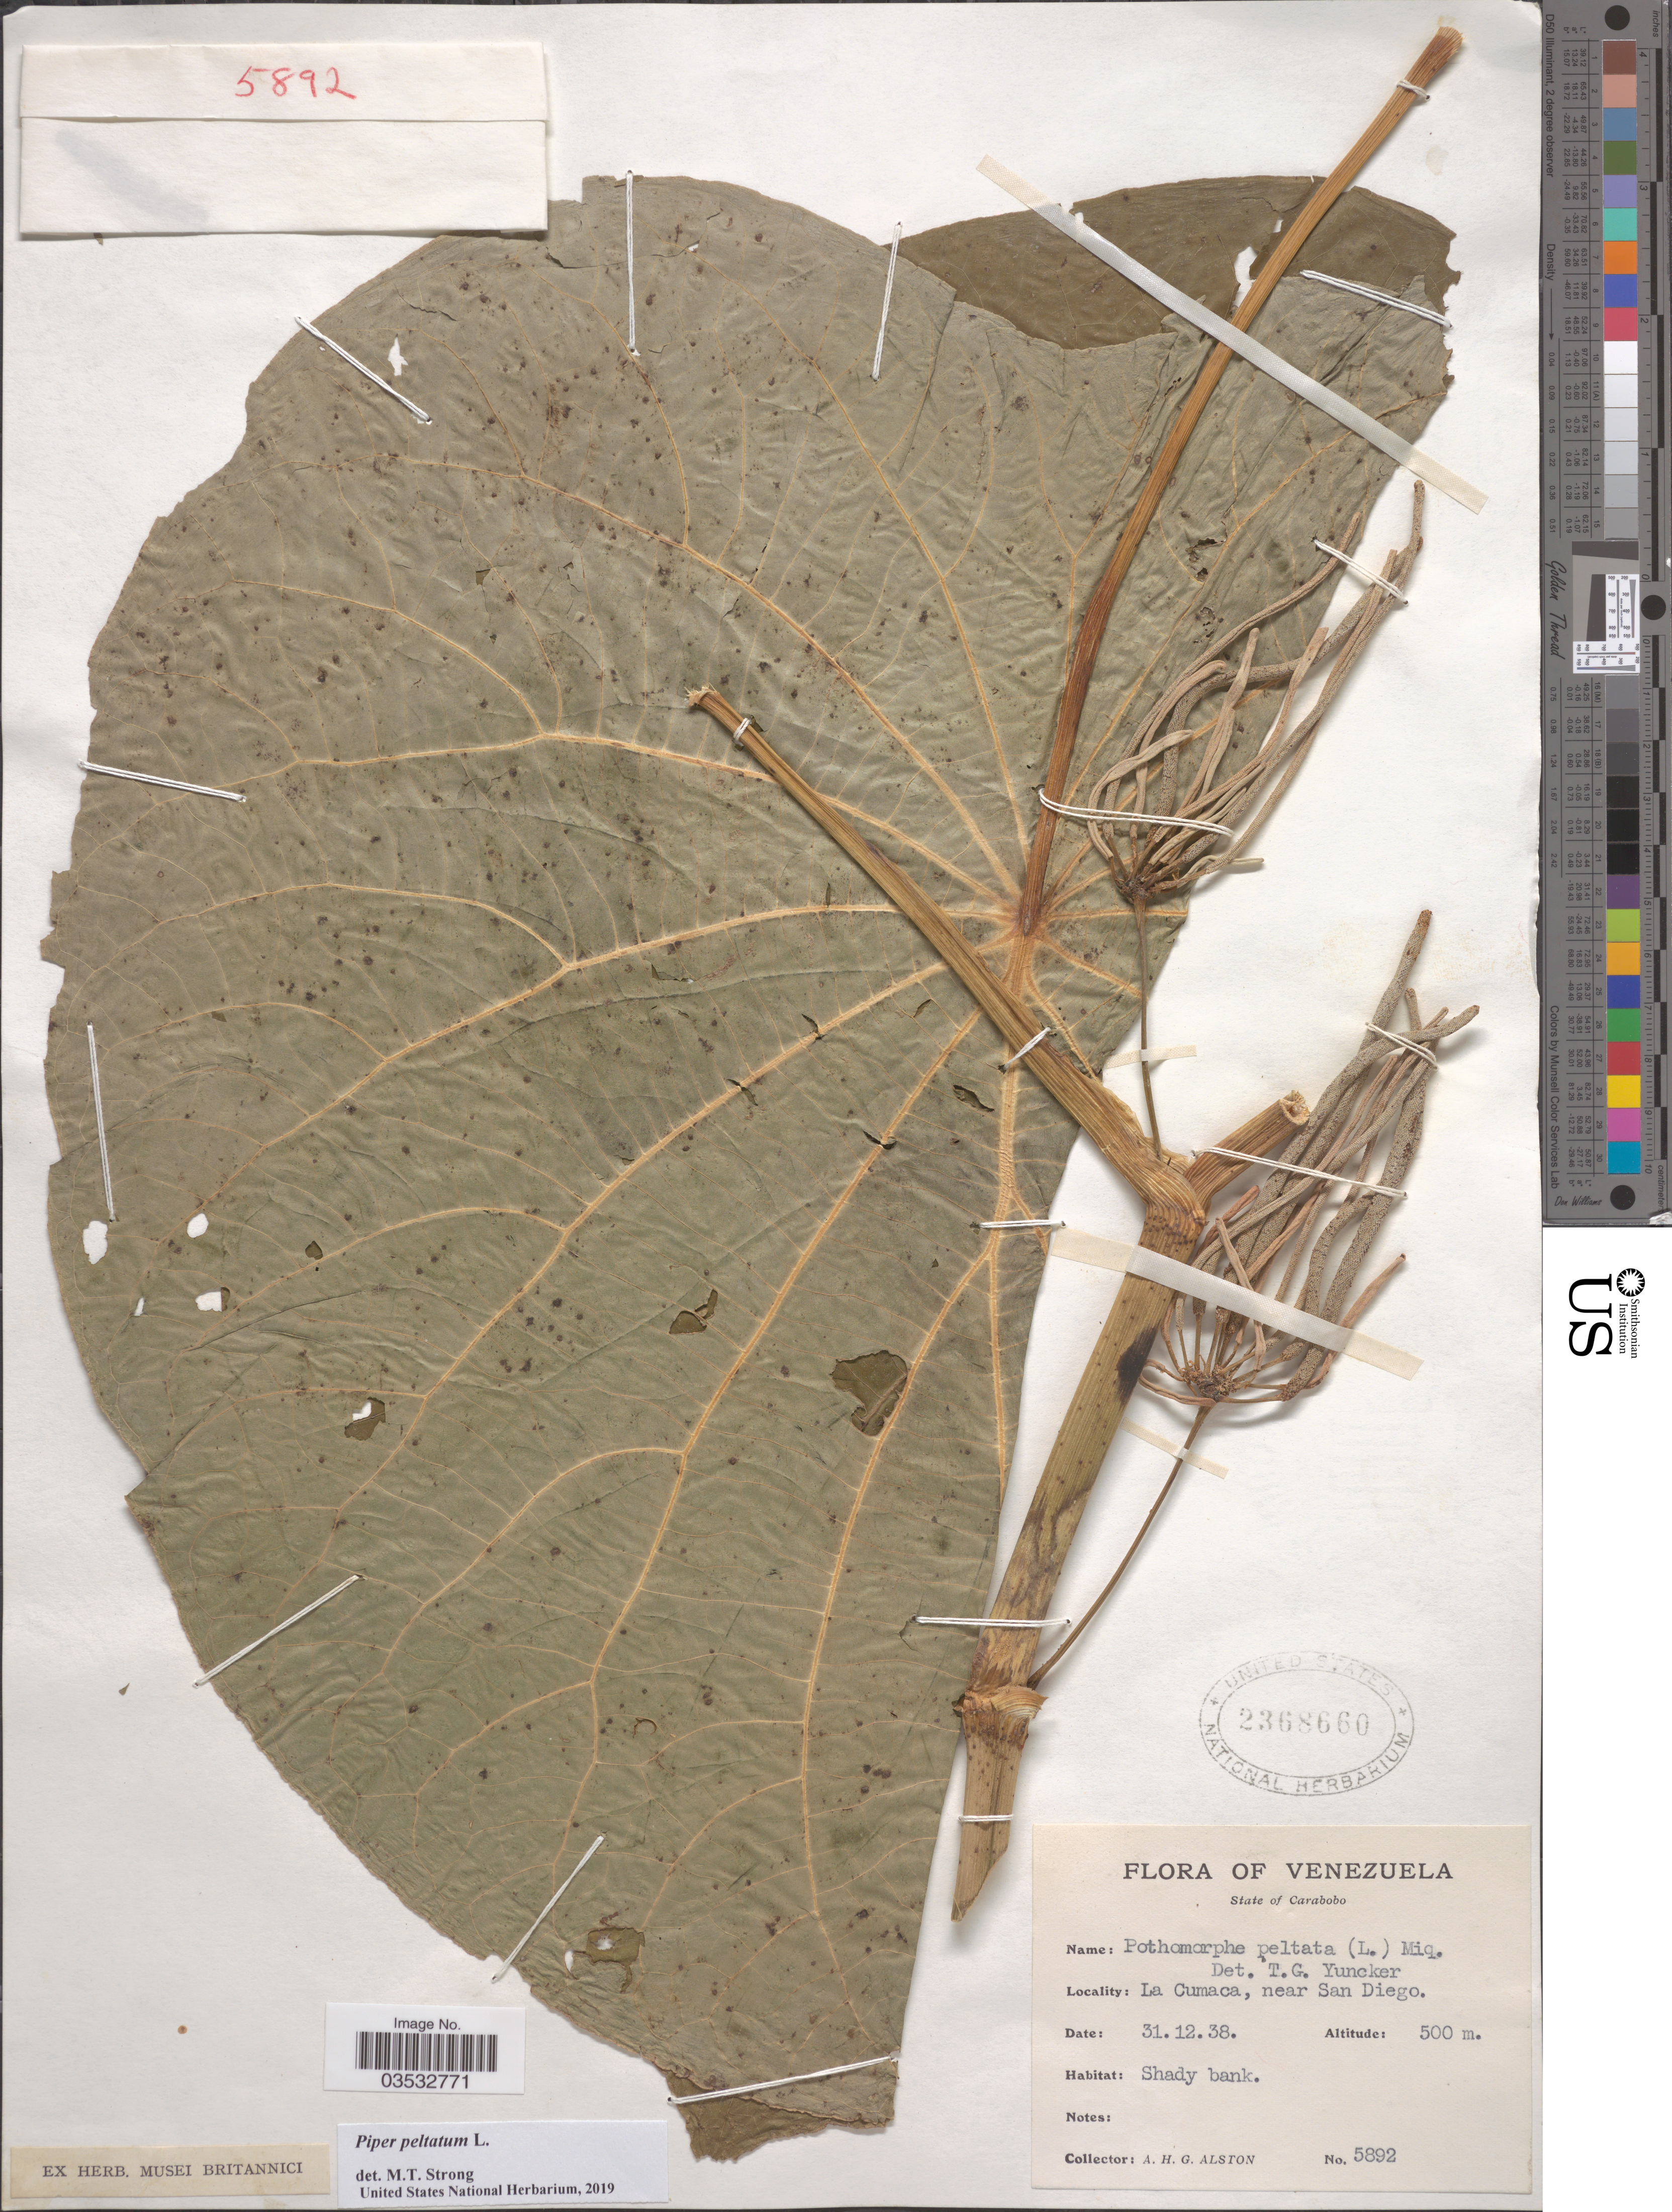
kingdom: Plantae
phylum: Tracheophyta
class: Magnoliopsida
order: Piperales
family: Piperaceae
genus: Piper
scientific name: Piper peltatum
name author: L.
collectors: A. H. Alston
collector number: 5892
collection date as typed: Transcribed d/m/y: 31/12/38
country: Venezuela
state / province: Carabobo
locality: La Cumaca, near San Diego.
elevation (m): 500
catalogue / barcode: US 2368660